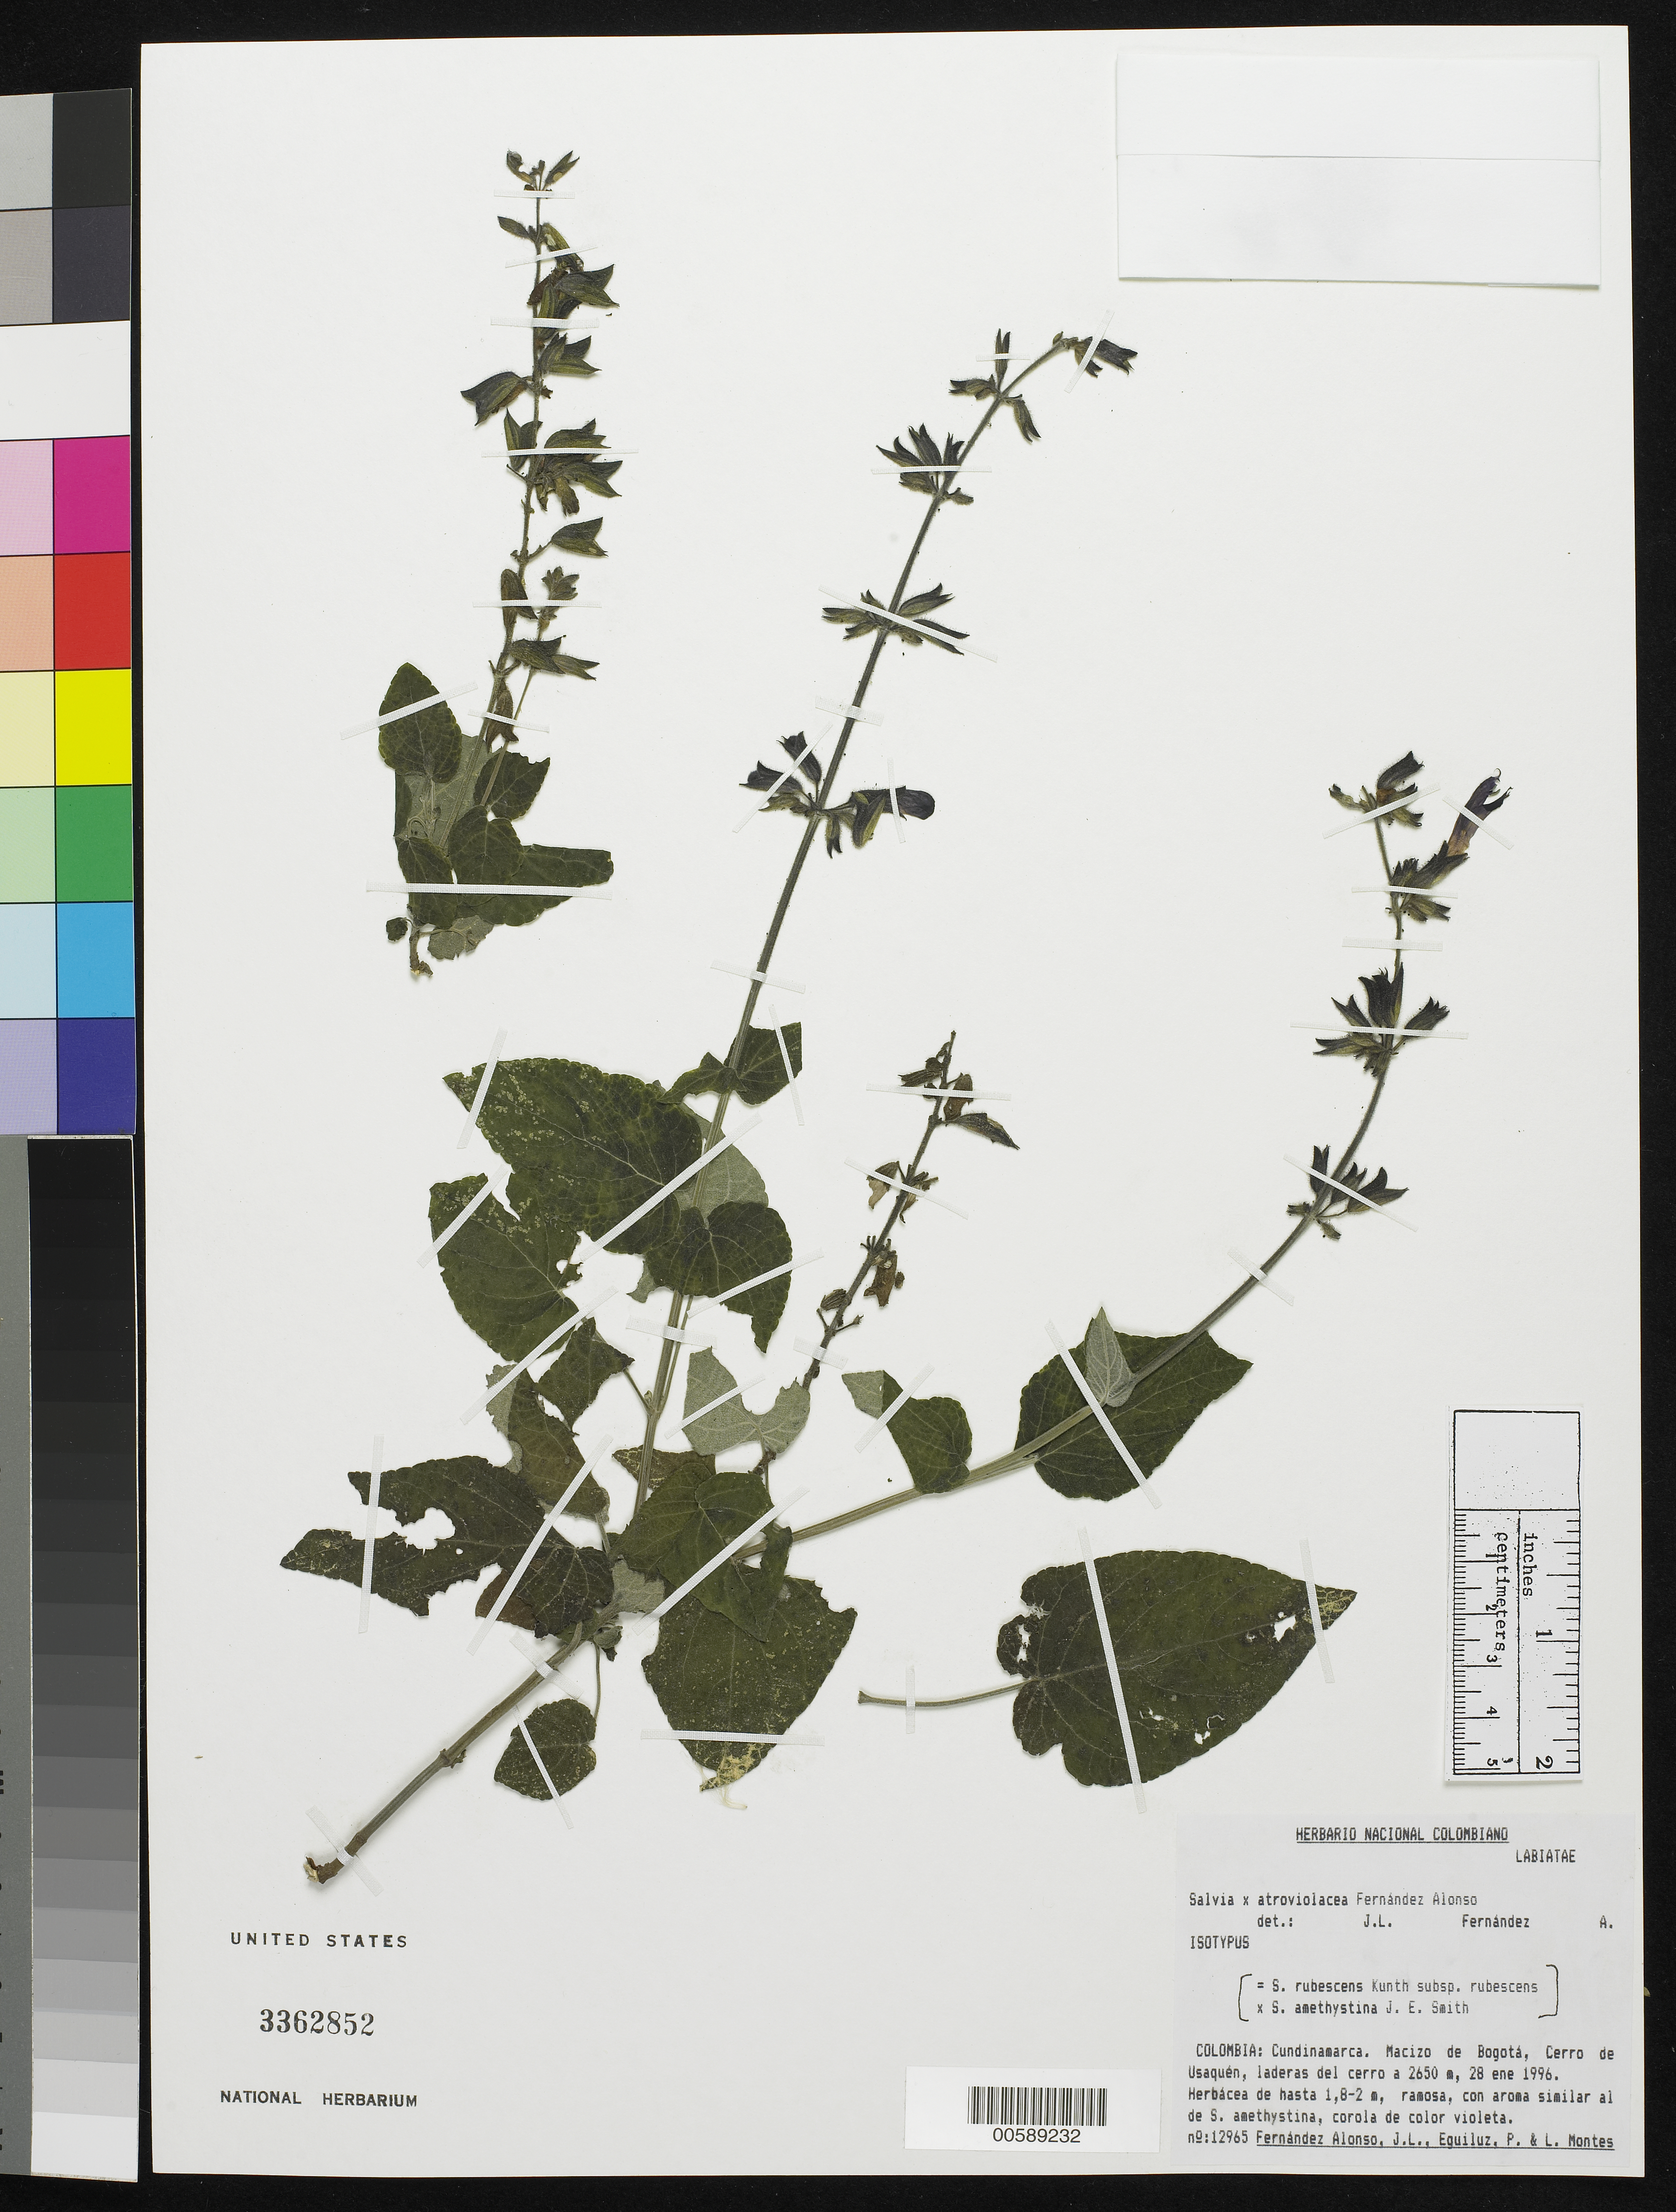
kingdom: Plantae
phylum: Tracheophyta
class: Magnoliopsida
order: Lamiales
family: Lamiaceae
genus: Salvia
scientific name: Salvia atroviolacea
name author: Fern. Alonso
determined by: Fernández-Alonso, J. L.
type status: Isotype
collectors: J. L. Fernández-Alonso, Equiluz P. & L. Montes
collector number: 12965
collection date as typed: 28 Jan 1996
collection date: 1996-01-28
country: Colombia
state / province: Cundinamarca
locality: Macizo de Bogotá, Cerro de Usaquén, laderas del cerro.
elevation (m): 2650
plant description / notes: =Salvia rubescens Kunth ssp. rubescens x S. amethystina J.E. Smith.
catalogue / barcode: US 3362852